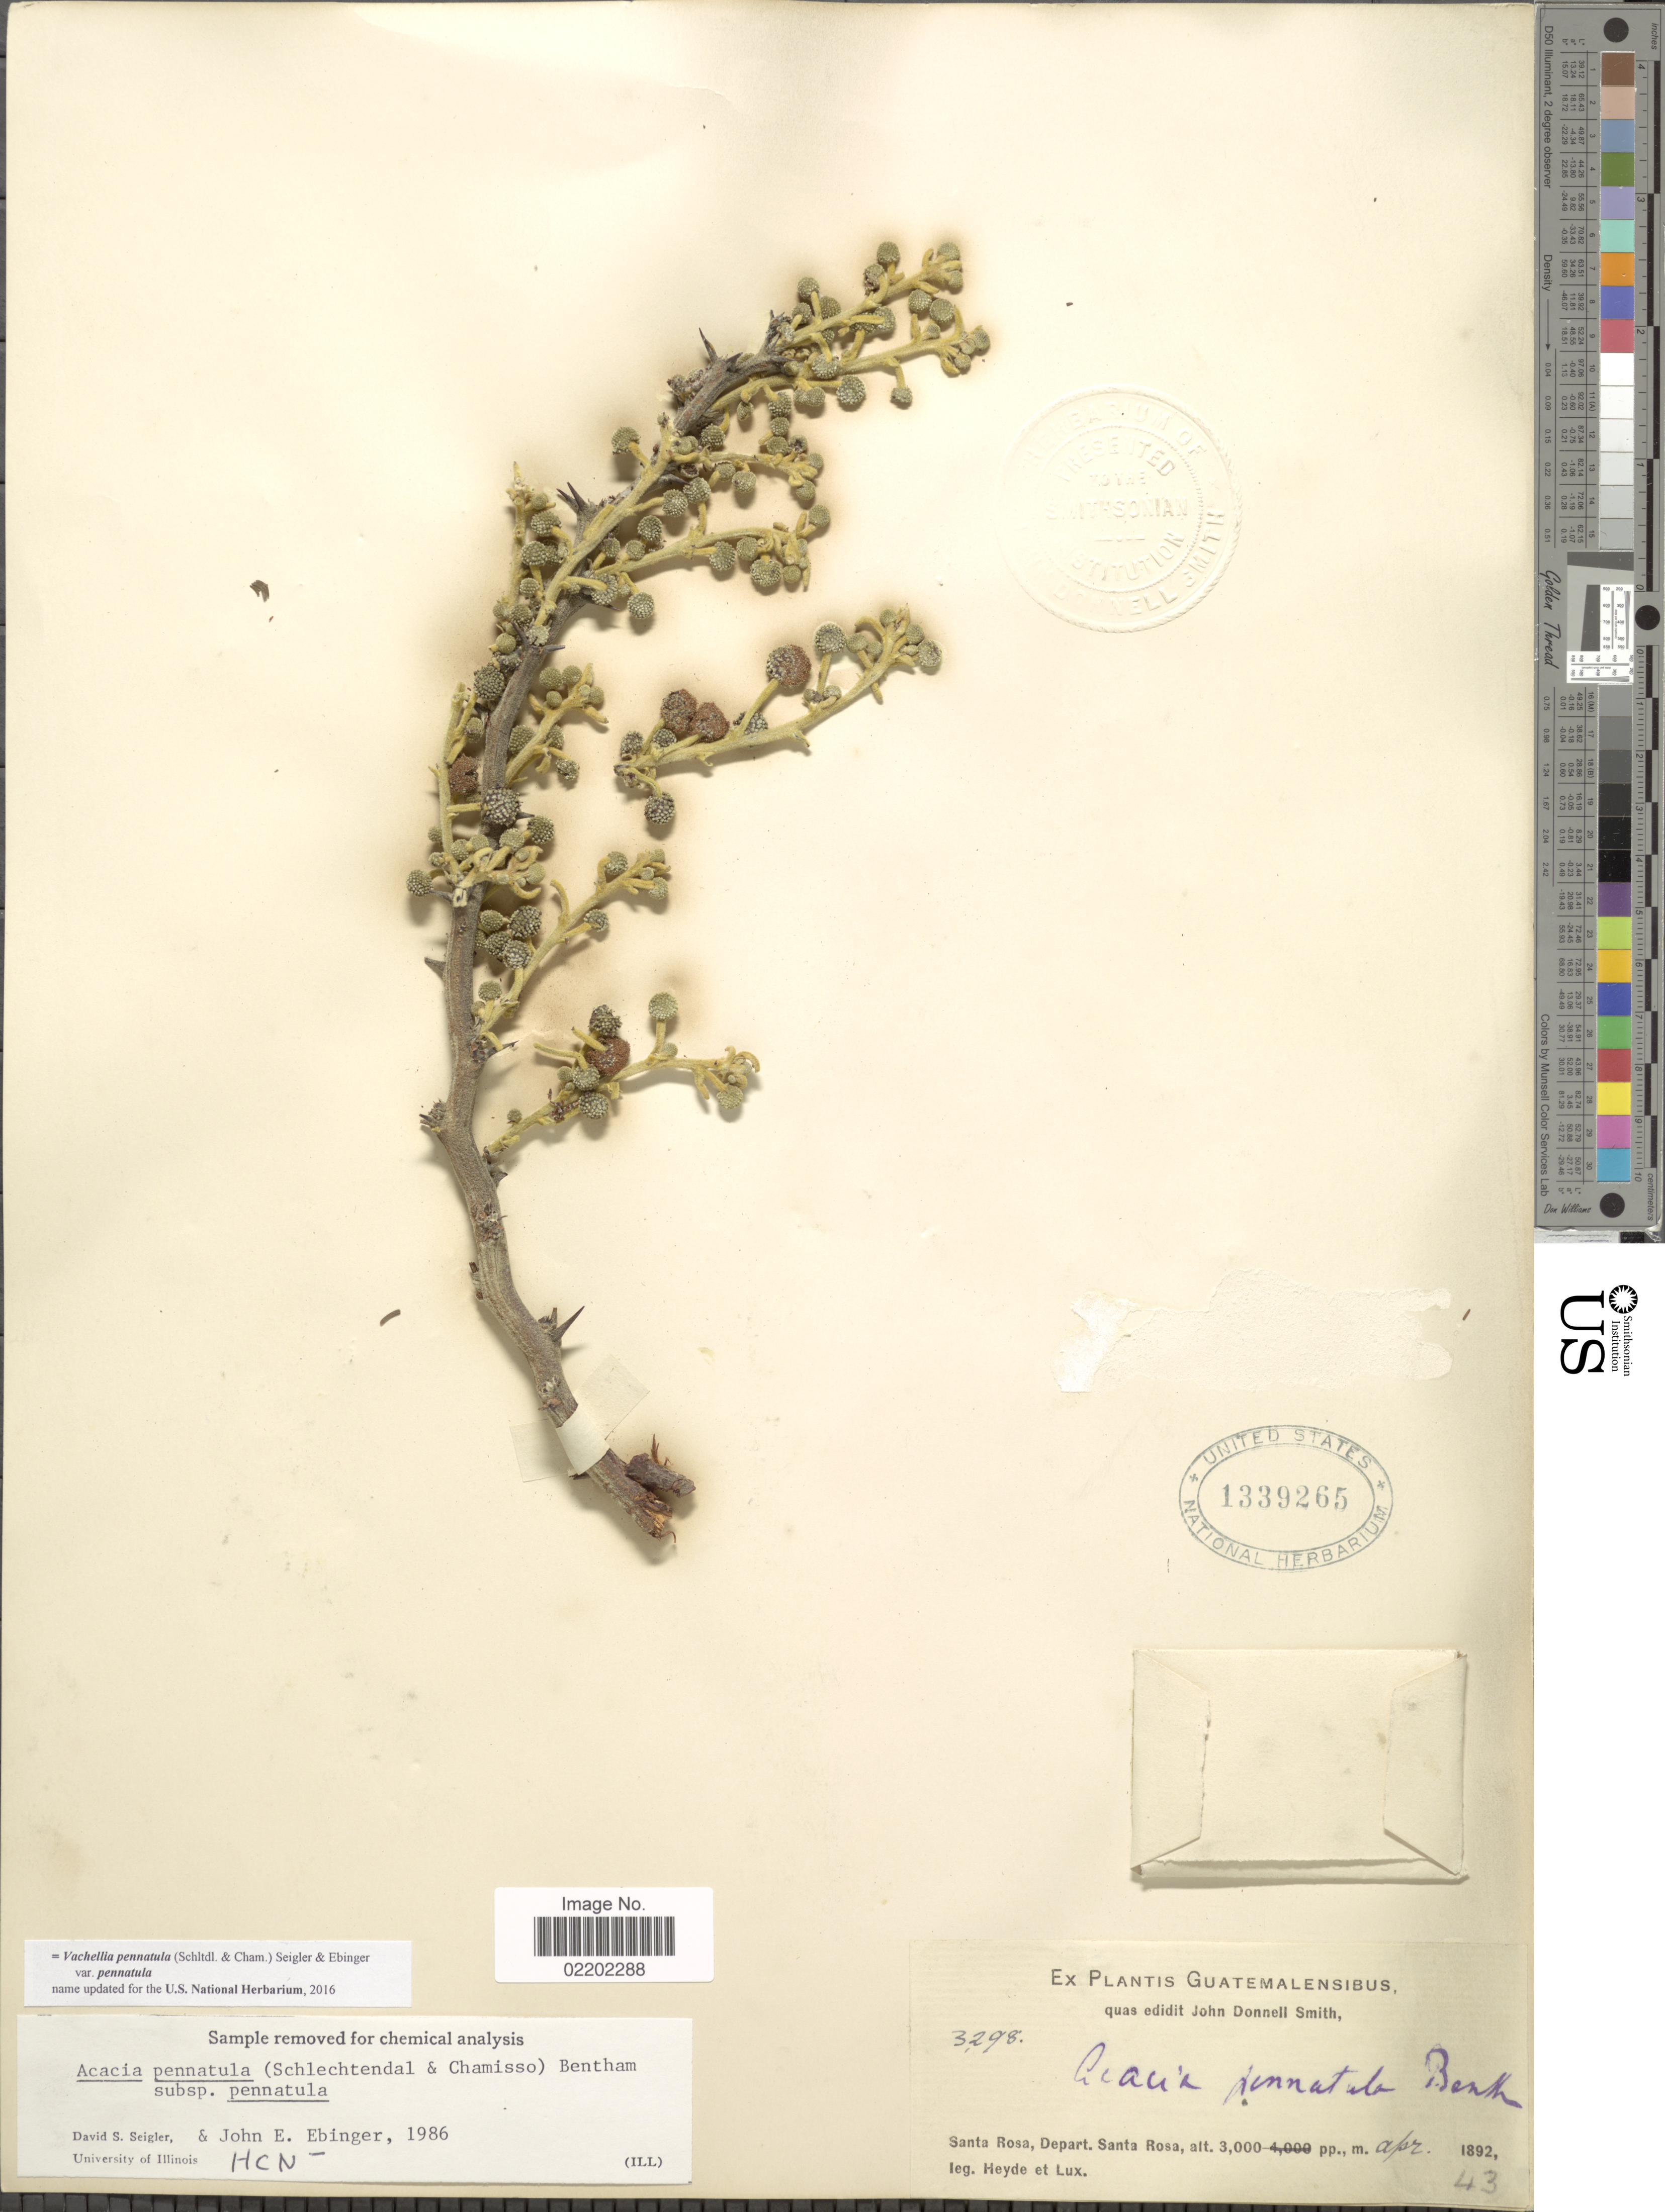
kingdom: Plantae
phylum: Tracheophyta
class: Magnoliopsida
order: Fabales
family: Fabaceae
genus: Vachellia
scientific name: Vachellia pennatula var. pennatula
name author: (Schltdl. & Cham.) Seigler & Ebinger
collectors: Heyde & Lux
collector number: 3298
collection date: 1892-04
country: Guatemala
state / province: Santa Rosa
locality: Santa Rosa, Depart. Santa Rosa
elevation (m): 914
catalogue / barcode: US 1339265